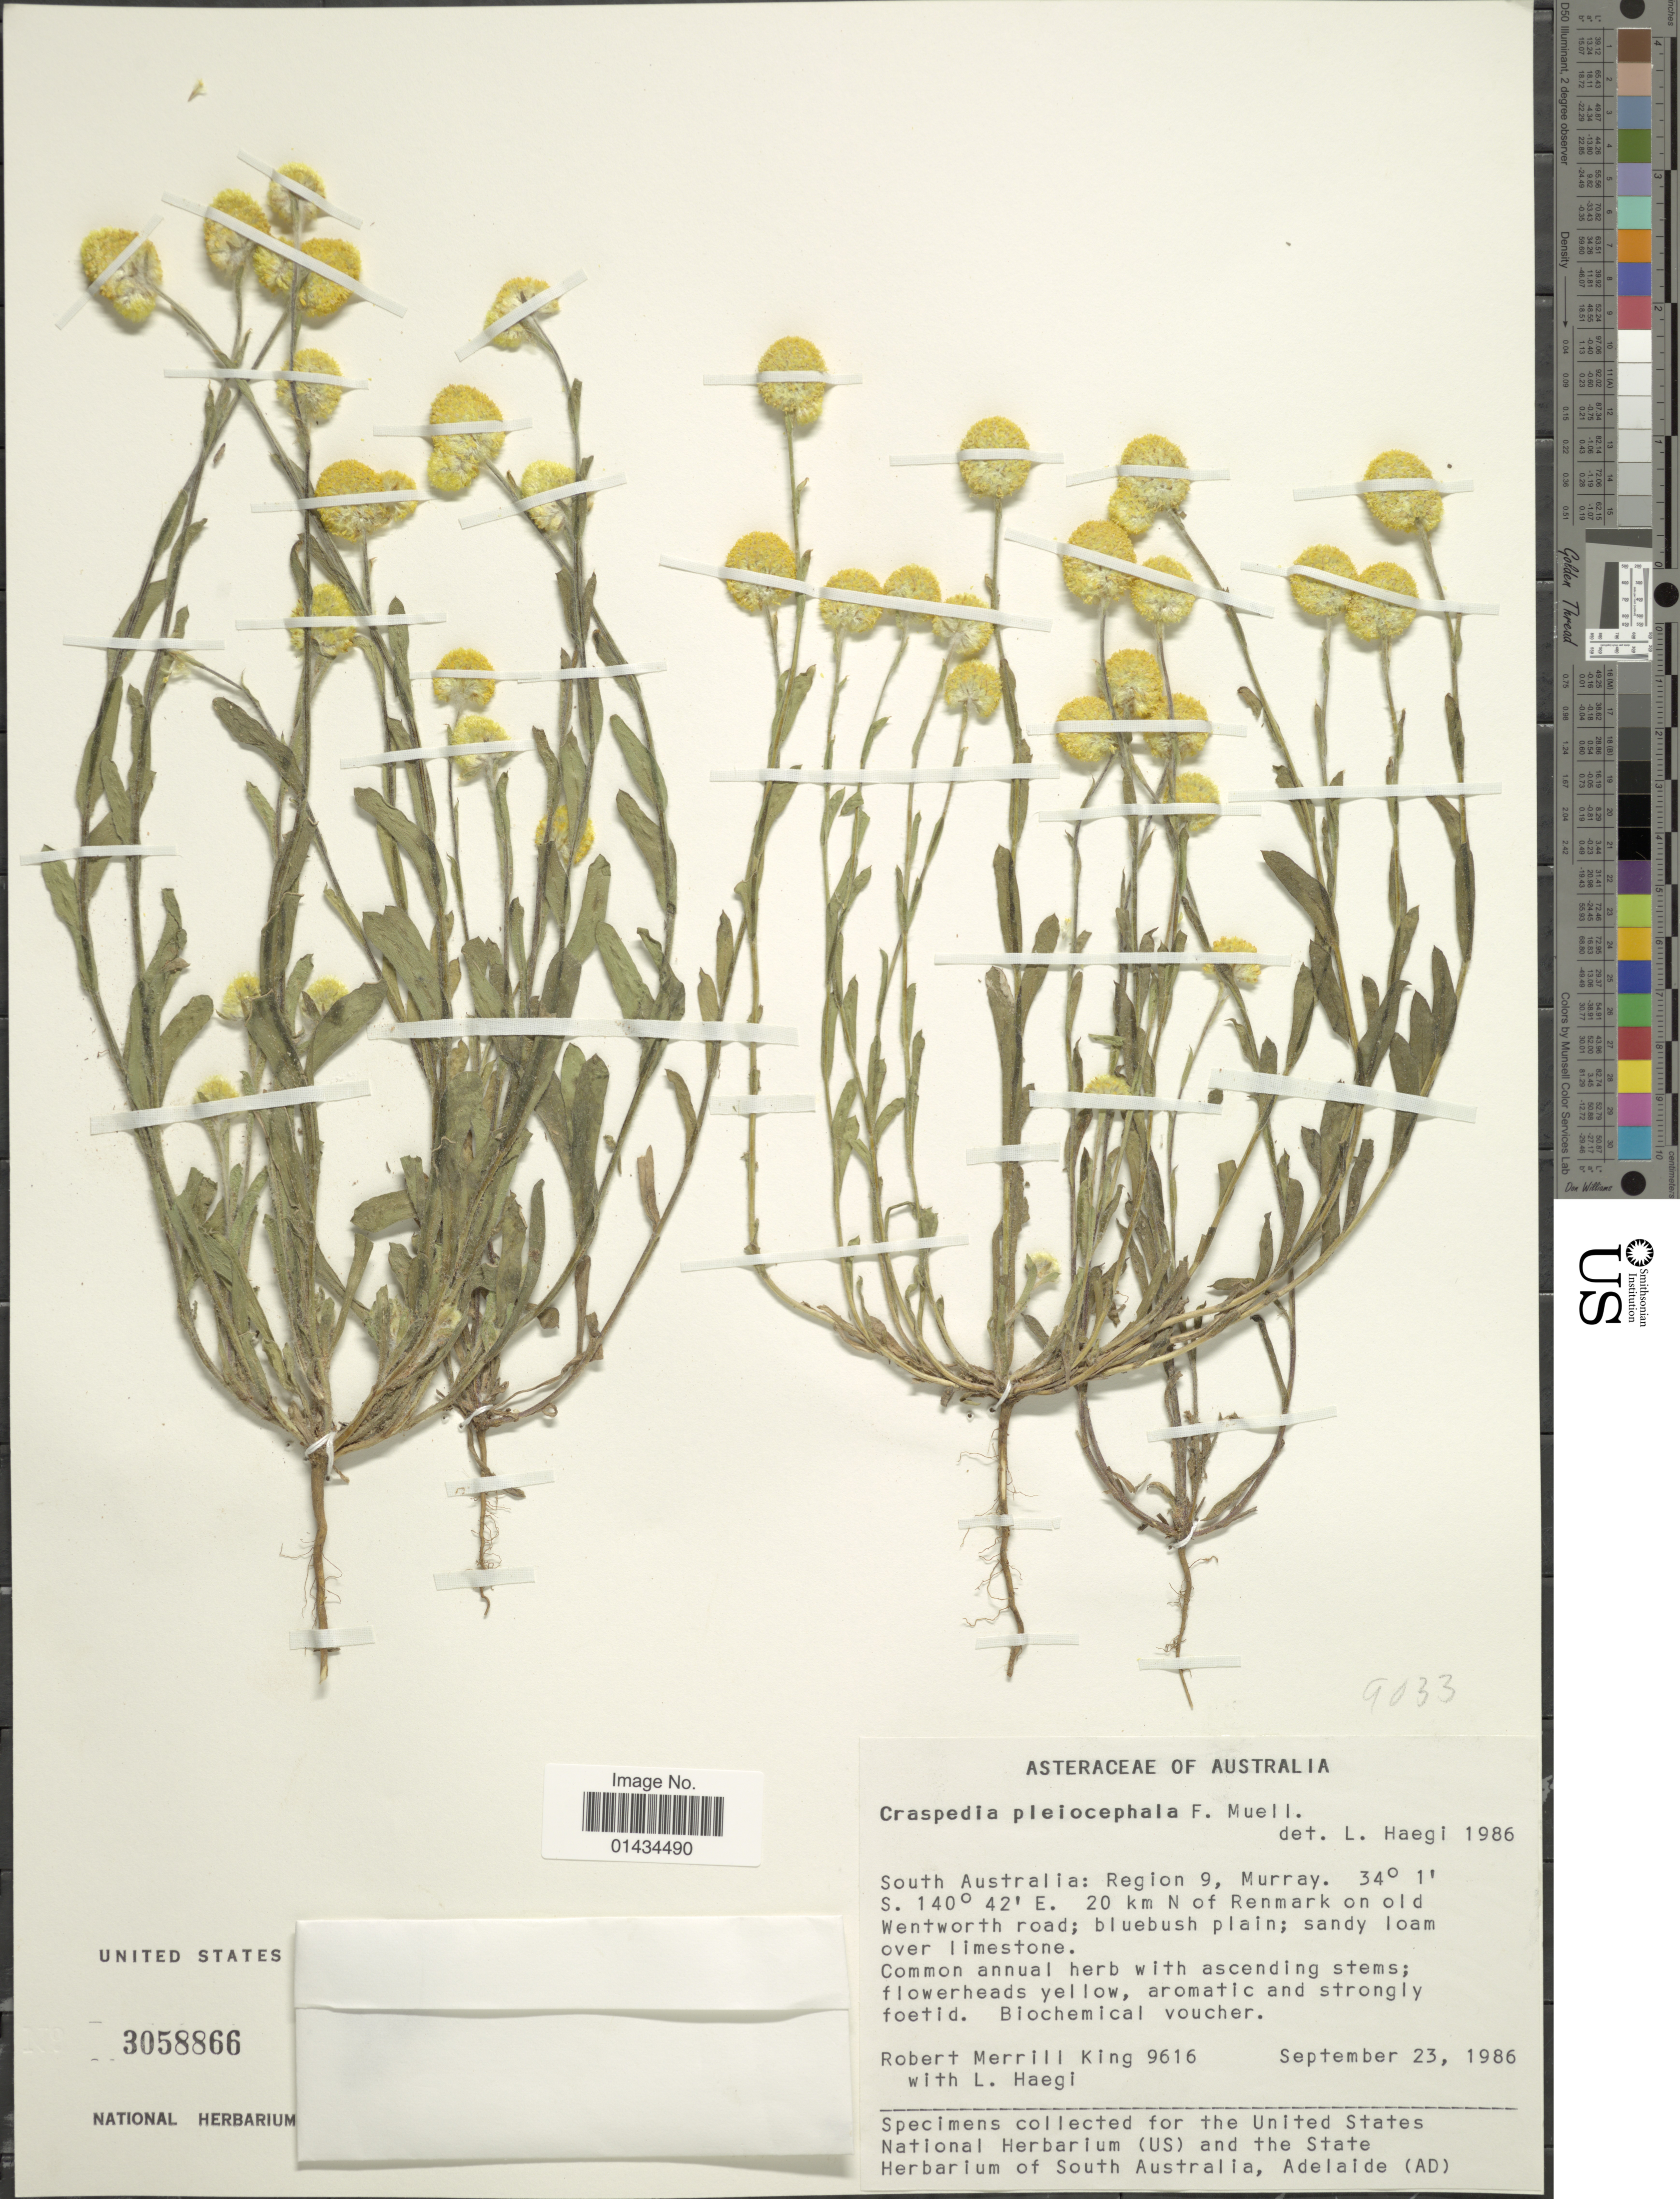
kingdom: Plantae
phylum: Tracheophyta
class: Magnoliopsida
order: Asterales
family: Asteraceae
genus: Craspedia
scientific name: Craspedia pleiocephalus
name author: F. Muell.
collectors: R. M. King & L. Haegi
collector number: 9616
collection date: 1986-09-23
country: Australia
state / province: South Australia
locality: Region 9, Murray, 20 km N of Renmork on old Wentworth road; bluebush plain; sandy loam over limestone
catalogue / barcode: US 3058866